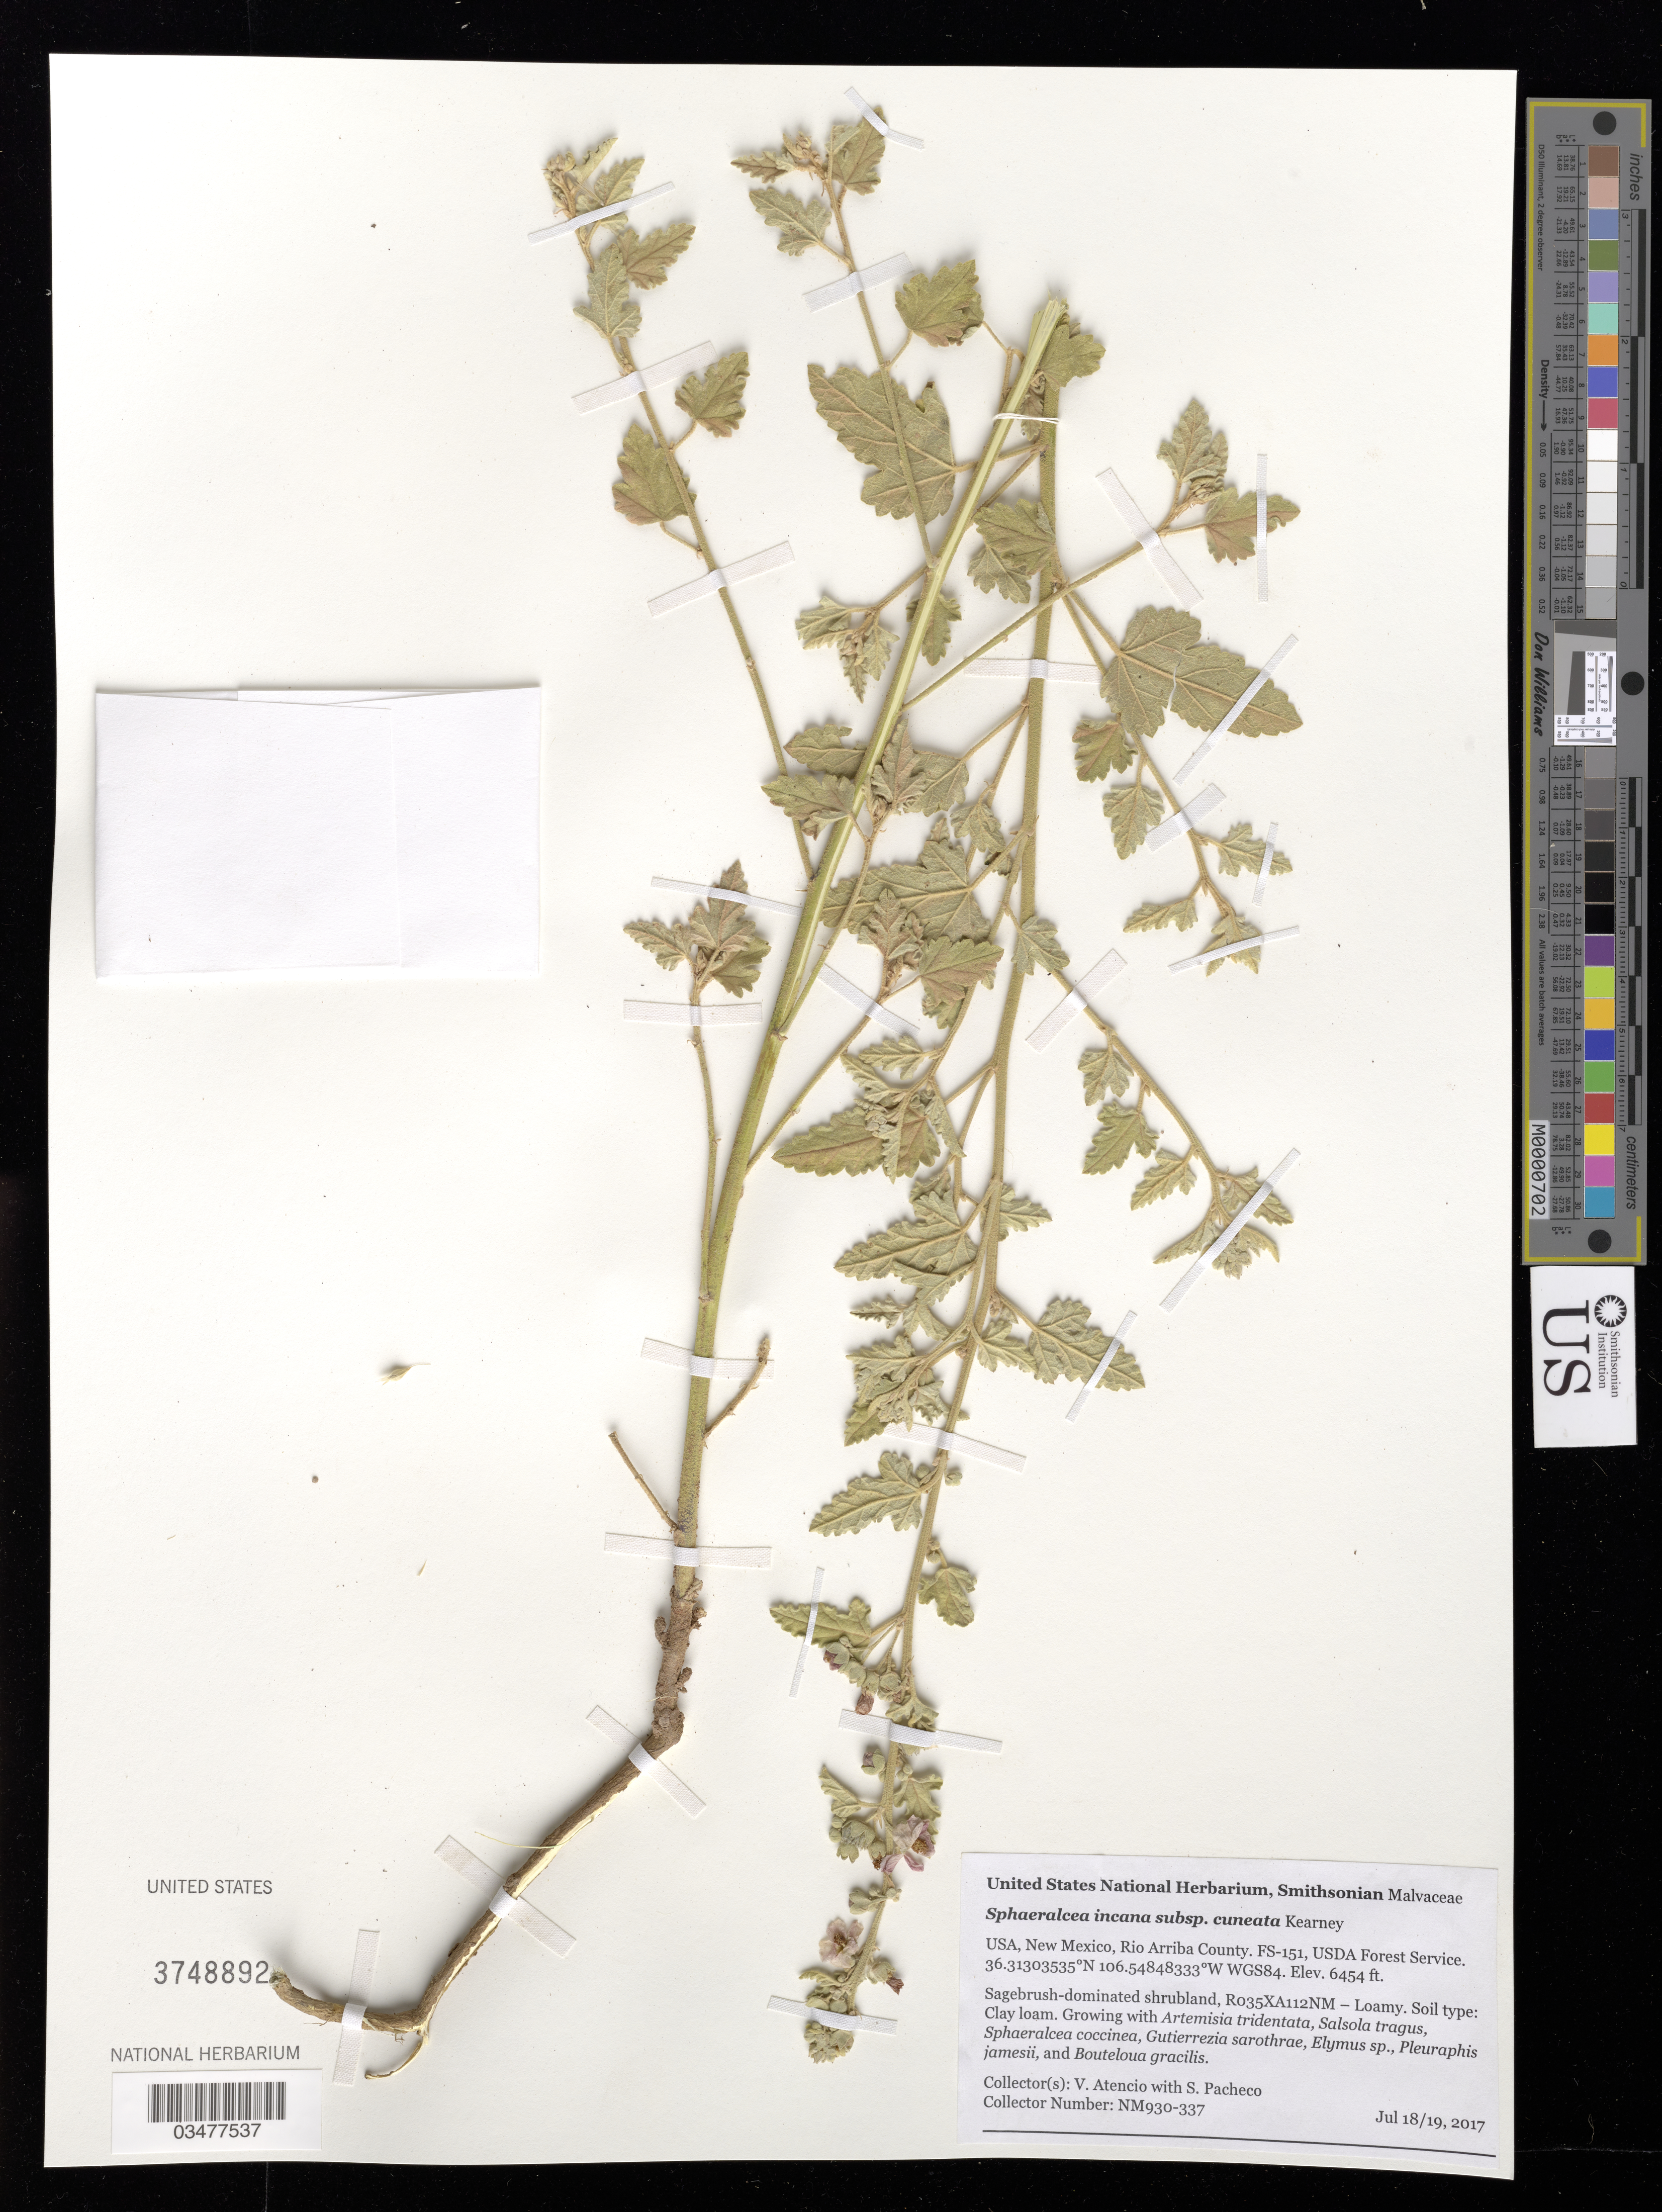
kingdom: Plantae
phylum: Tracheophyta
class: Magnoliopsida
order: Malvales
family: Malvaceae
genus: Sphaeralcea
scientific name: Sphaeralcea incana subsp. cuneata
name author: Kearney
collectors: E. Samuel & S. Larkin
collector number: NM930-337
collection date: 2017-07-18,2017-07-19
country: United States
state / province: New Mexico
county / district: Rio Arriba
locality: Carson National Forest, FS-151, USDA Forest Service.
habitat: R035XA112NM - Loamy. Clay loam. Sagebrush-dominated shrubland.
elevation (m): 1967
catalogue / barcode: US 3748892